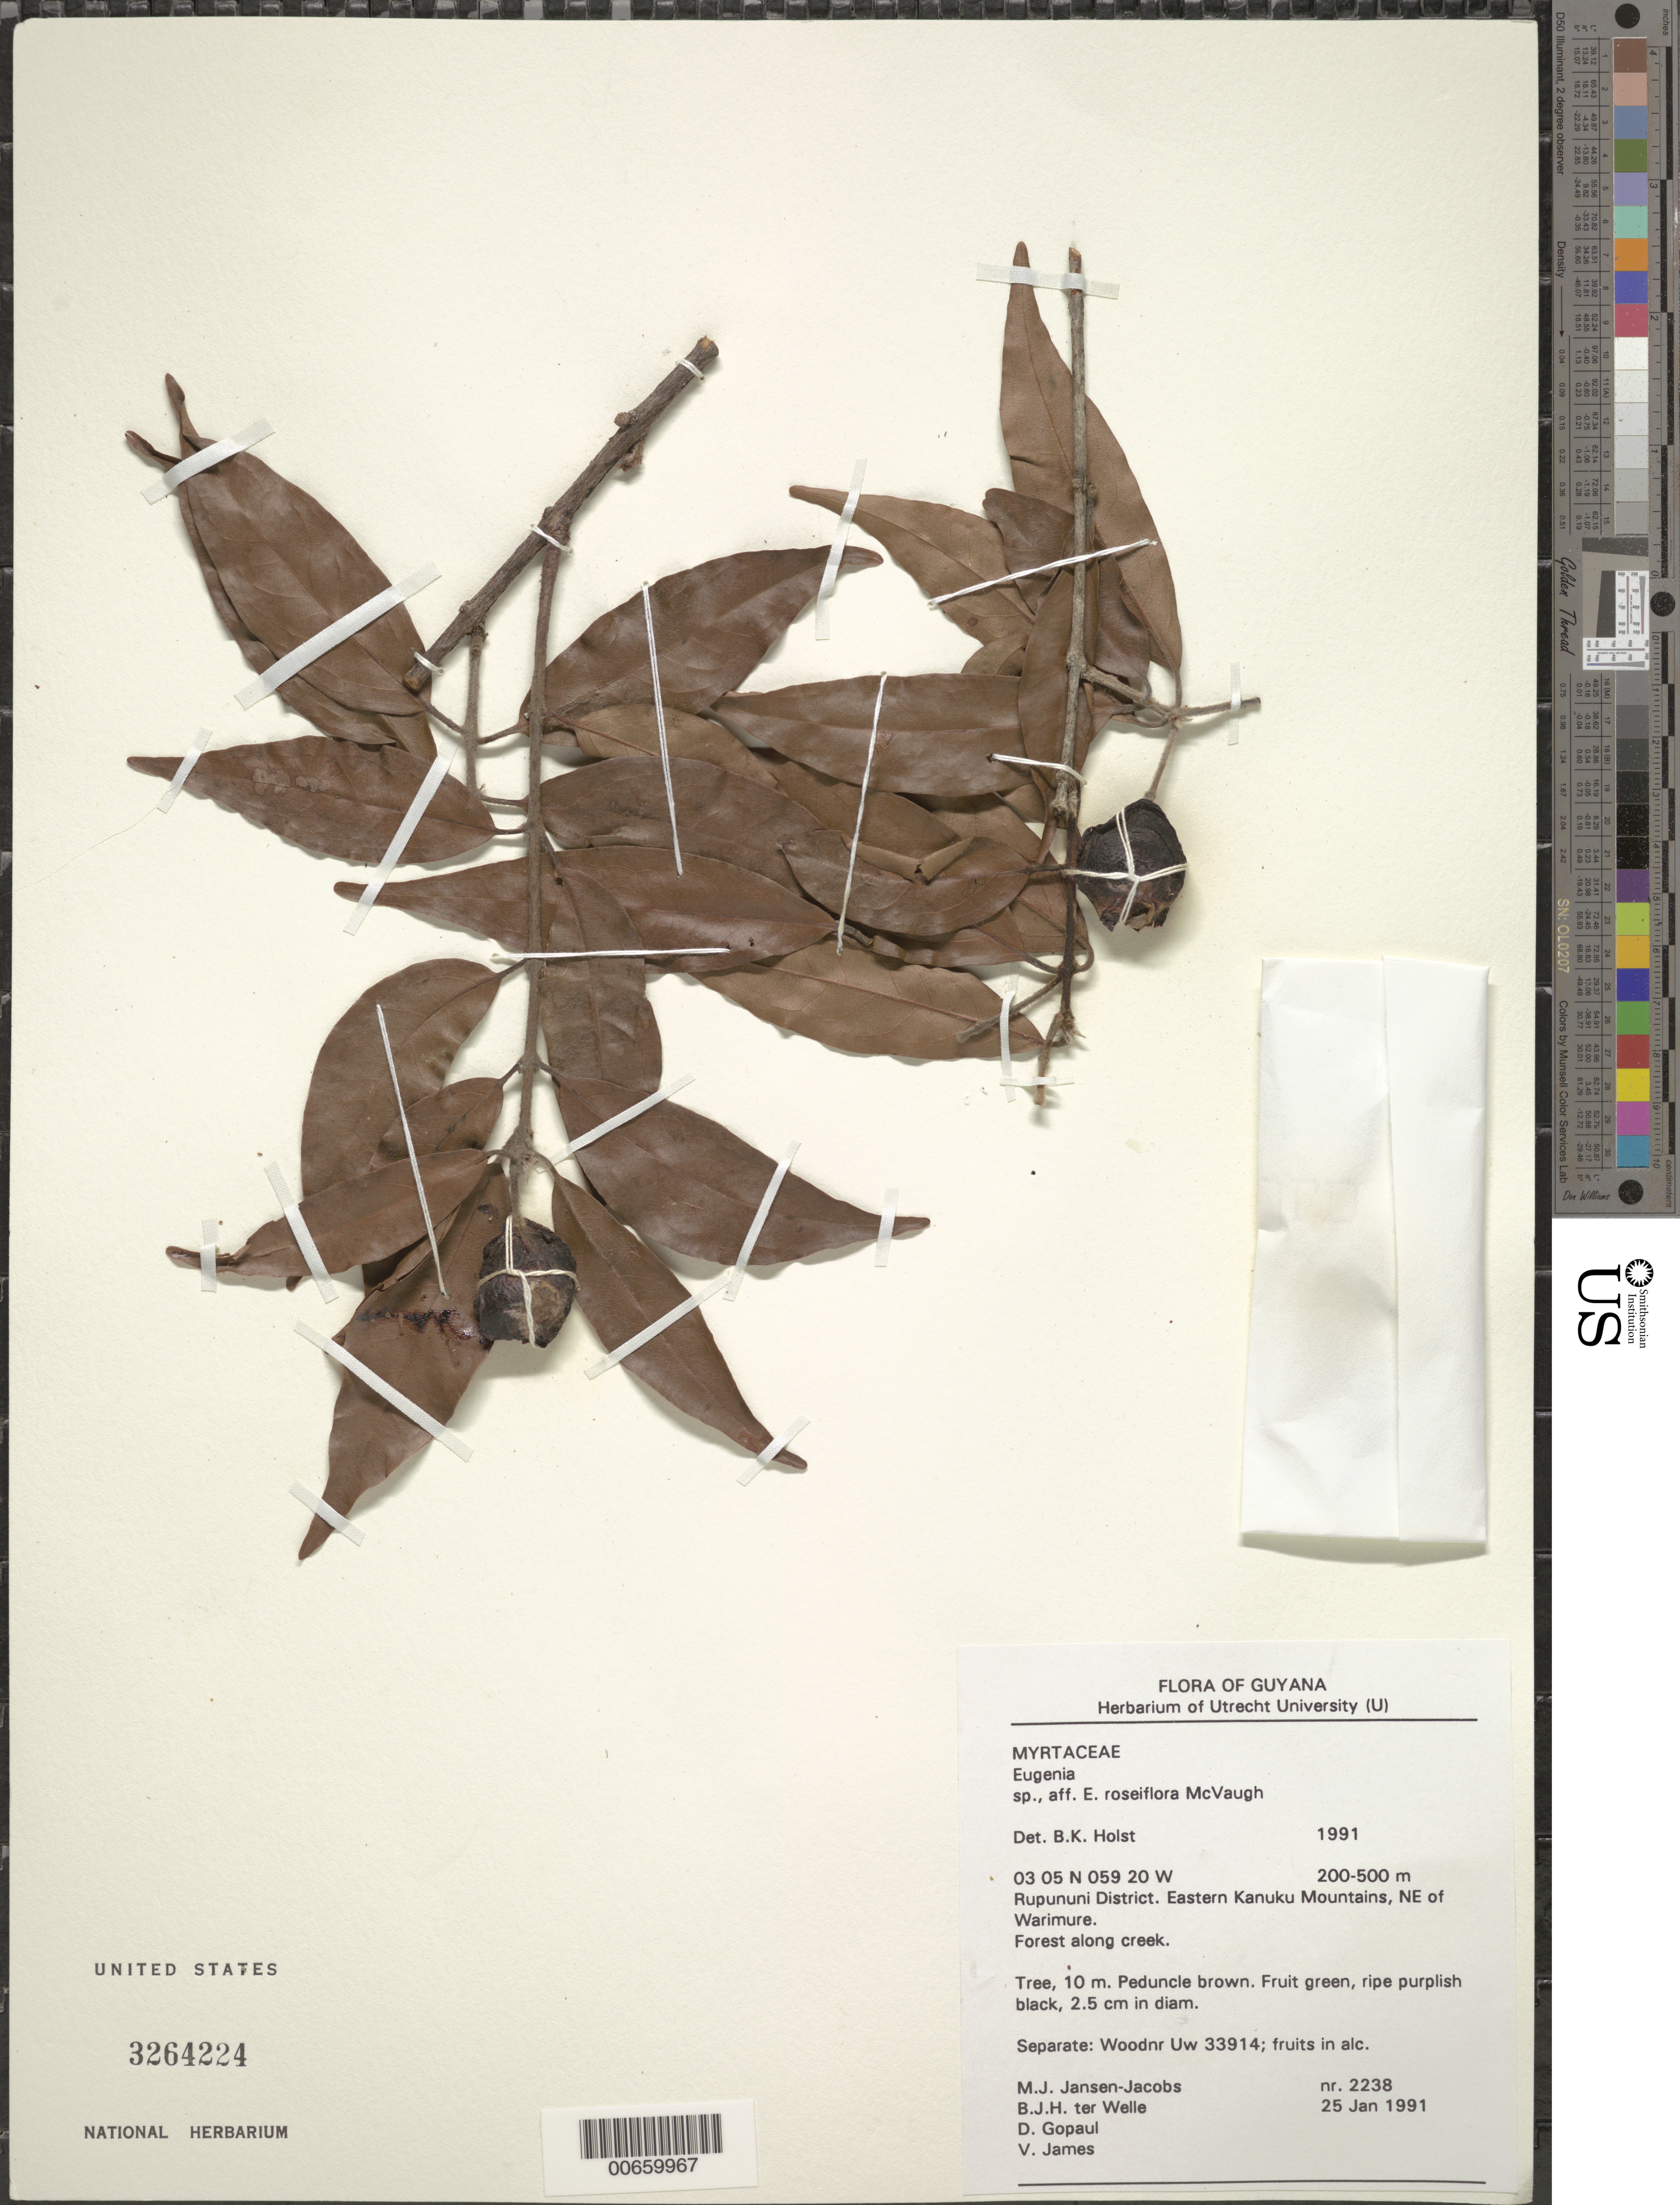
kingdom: Plantae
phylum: Tracheophyta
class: Magnoliopsida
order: Myrtales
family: Myrtaceae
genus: Eugenia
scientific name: Eugenia roseiflora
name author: McVaugh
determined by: Holst, Bruce K.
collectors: M. J. Jansen-Jacobs, B. Welle, D. Gopaul & V. James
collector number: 2238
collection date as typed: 25-Jan-91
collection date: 1991-01-25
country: Guyana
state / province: U. Takutu-U. Essequibo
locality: Warimure, NE of, eastern Kanuku Mts., Rupununi District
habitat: Forest along creek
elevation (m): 200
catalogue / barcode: US 3264224